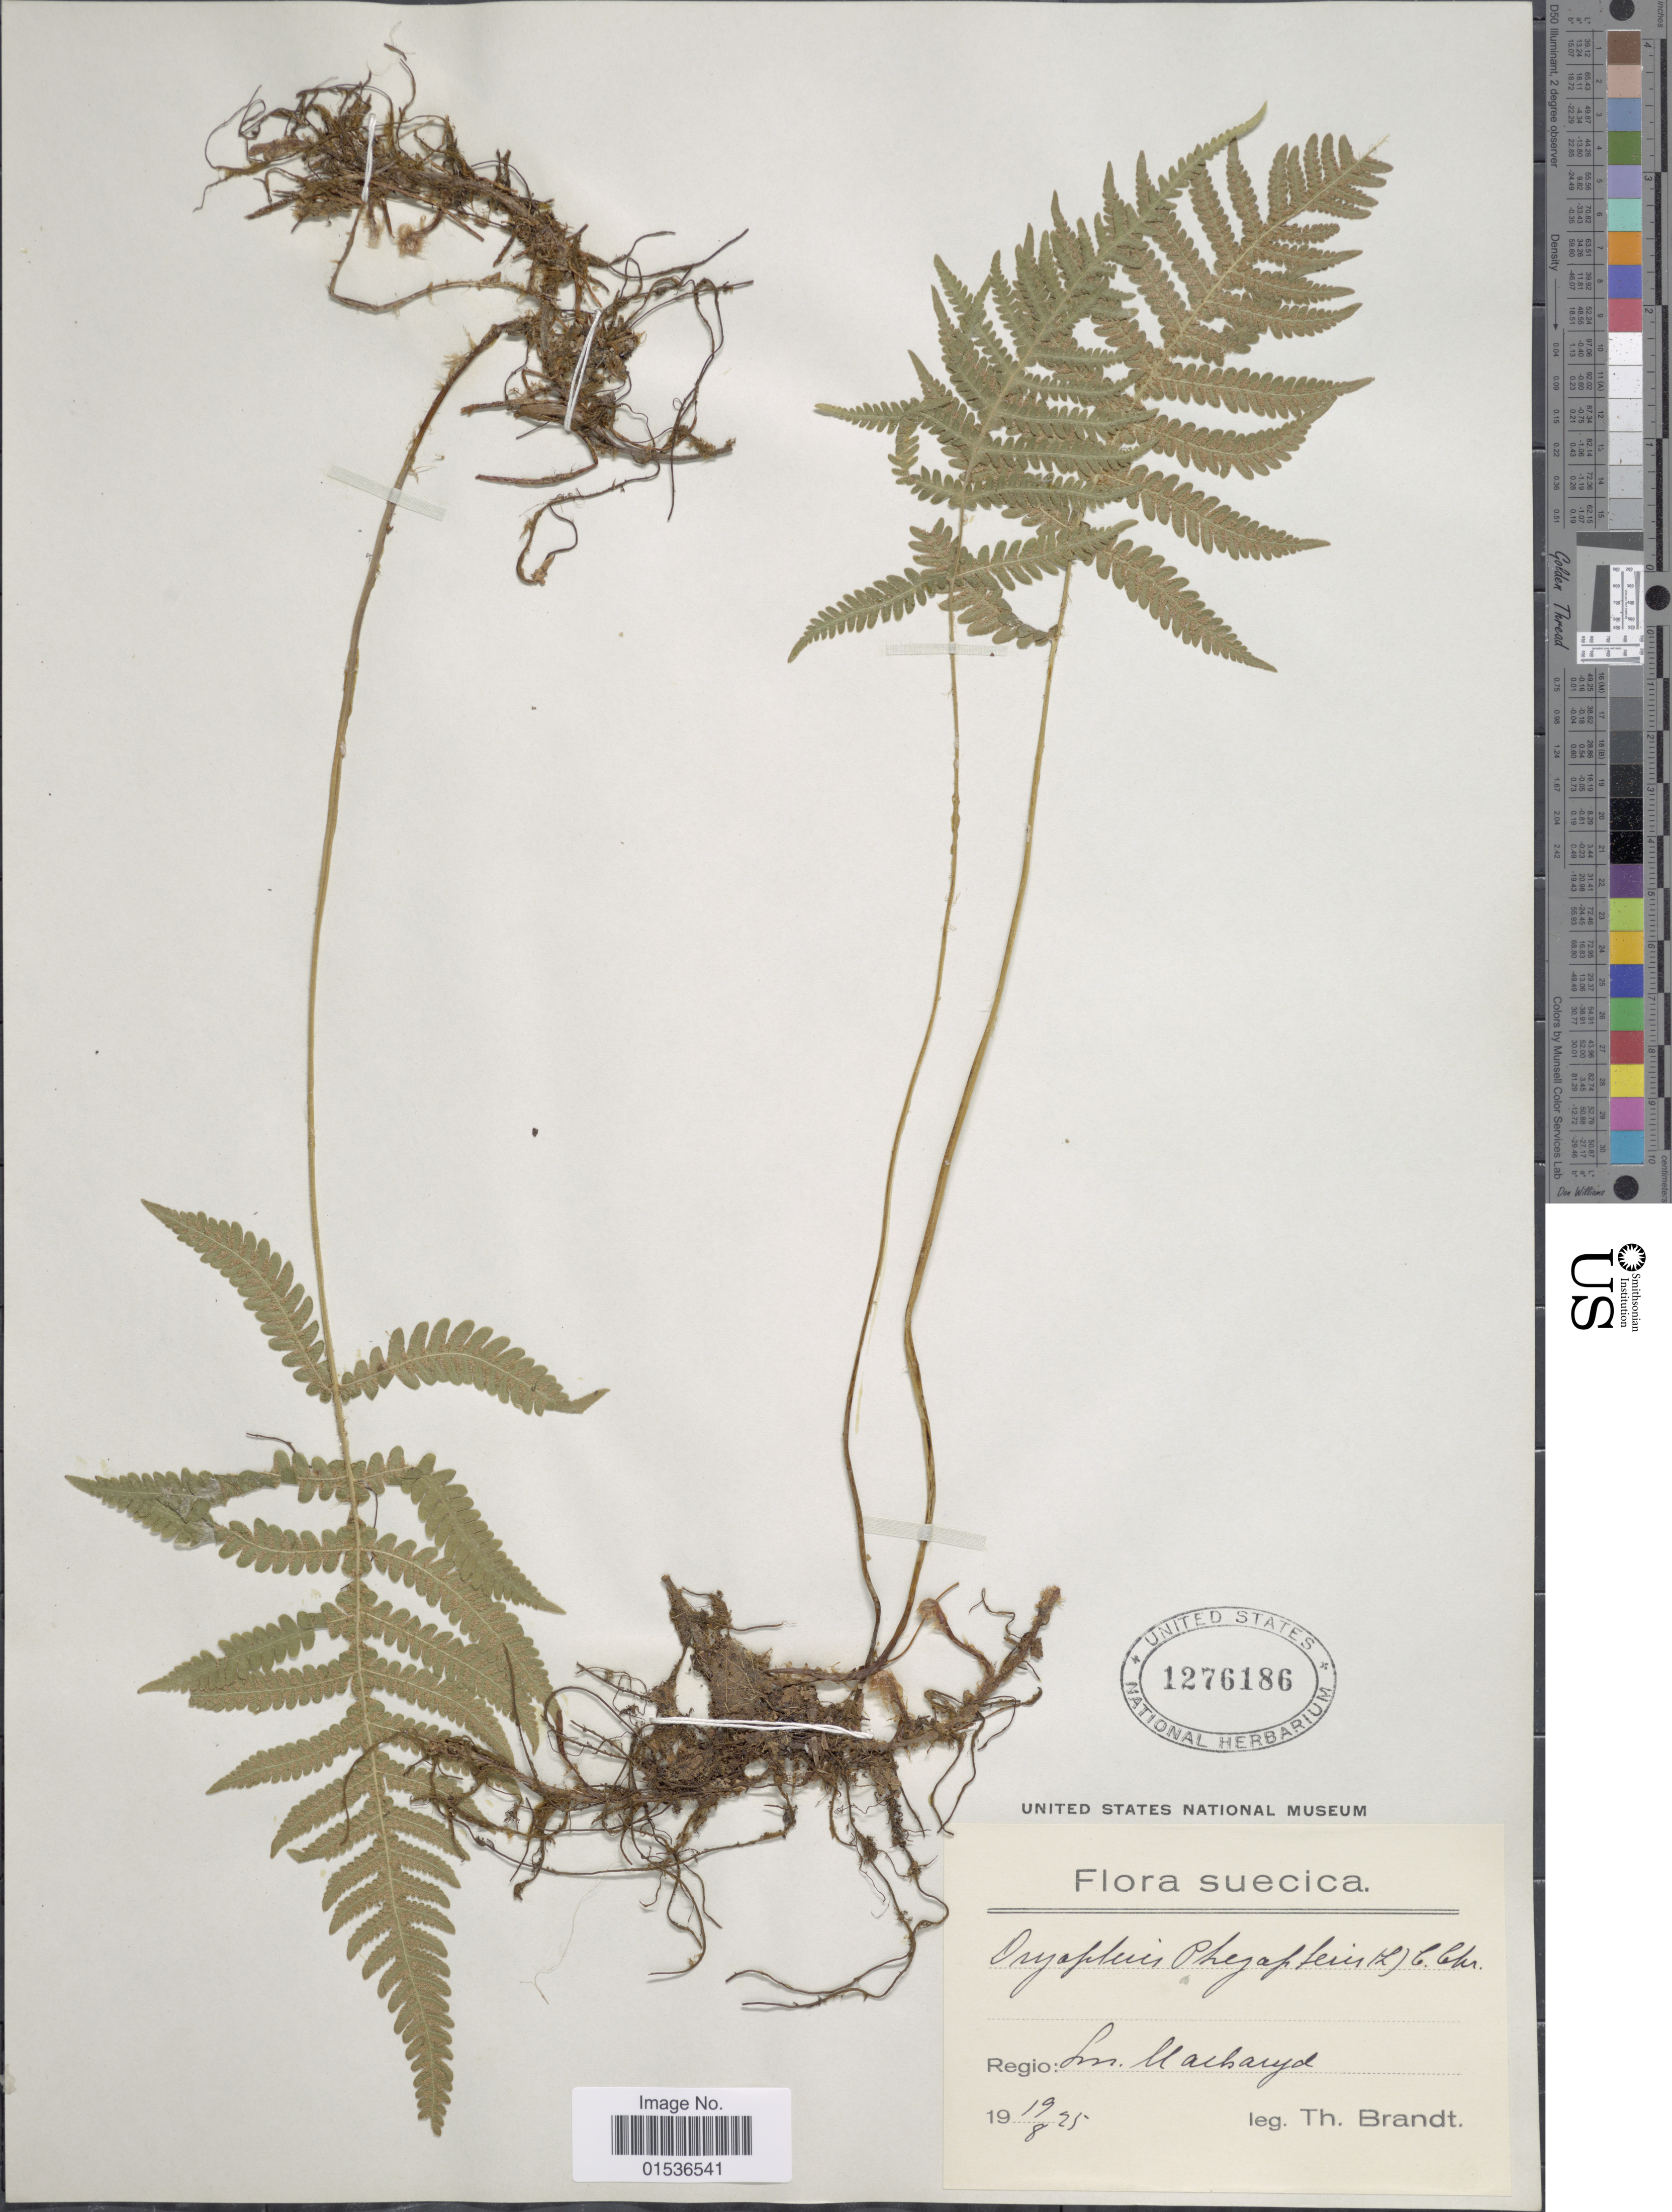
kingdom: Plantae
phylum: Tracheophyta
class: Polypodiopsida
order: Polypodiales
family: Thelypteridaceae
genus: Phegopteris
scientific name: Phegopteris connectilis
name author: (Michx.) Watt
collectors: T. Brandt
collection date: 1925-08-19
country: Sweden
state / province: Kronoberg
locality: Suecica. Rgeio: Markaryd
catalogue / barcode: US 1276186